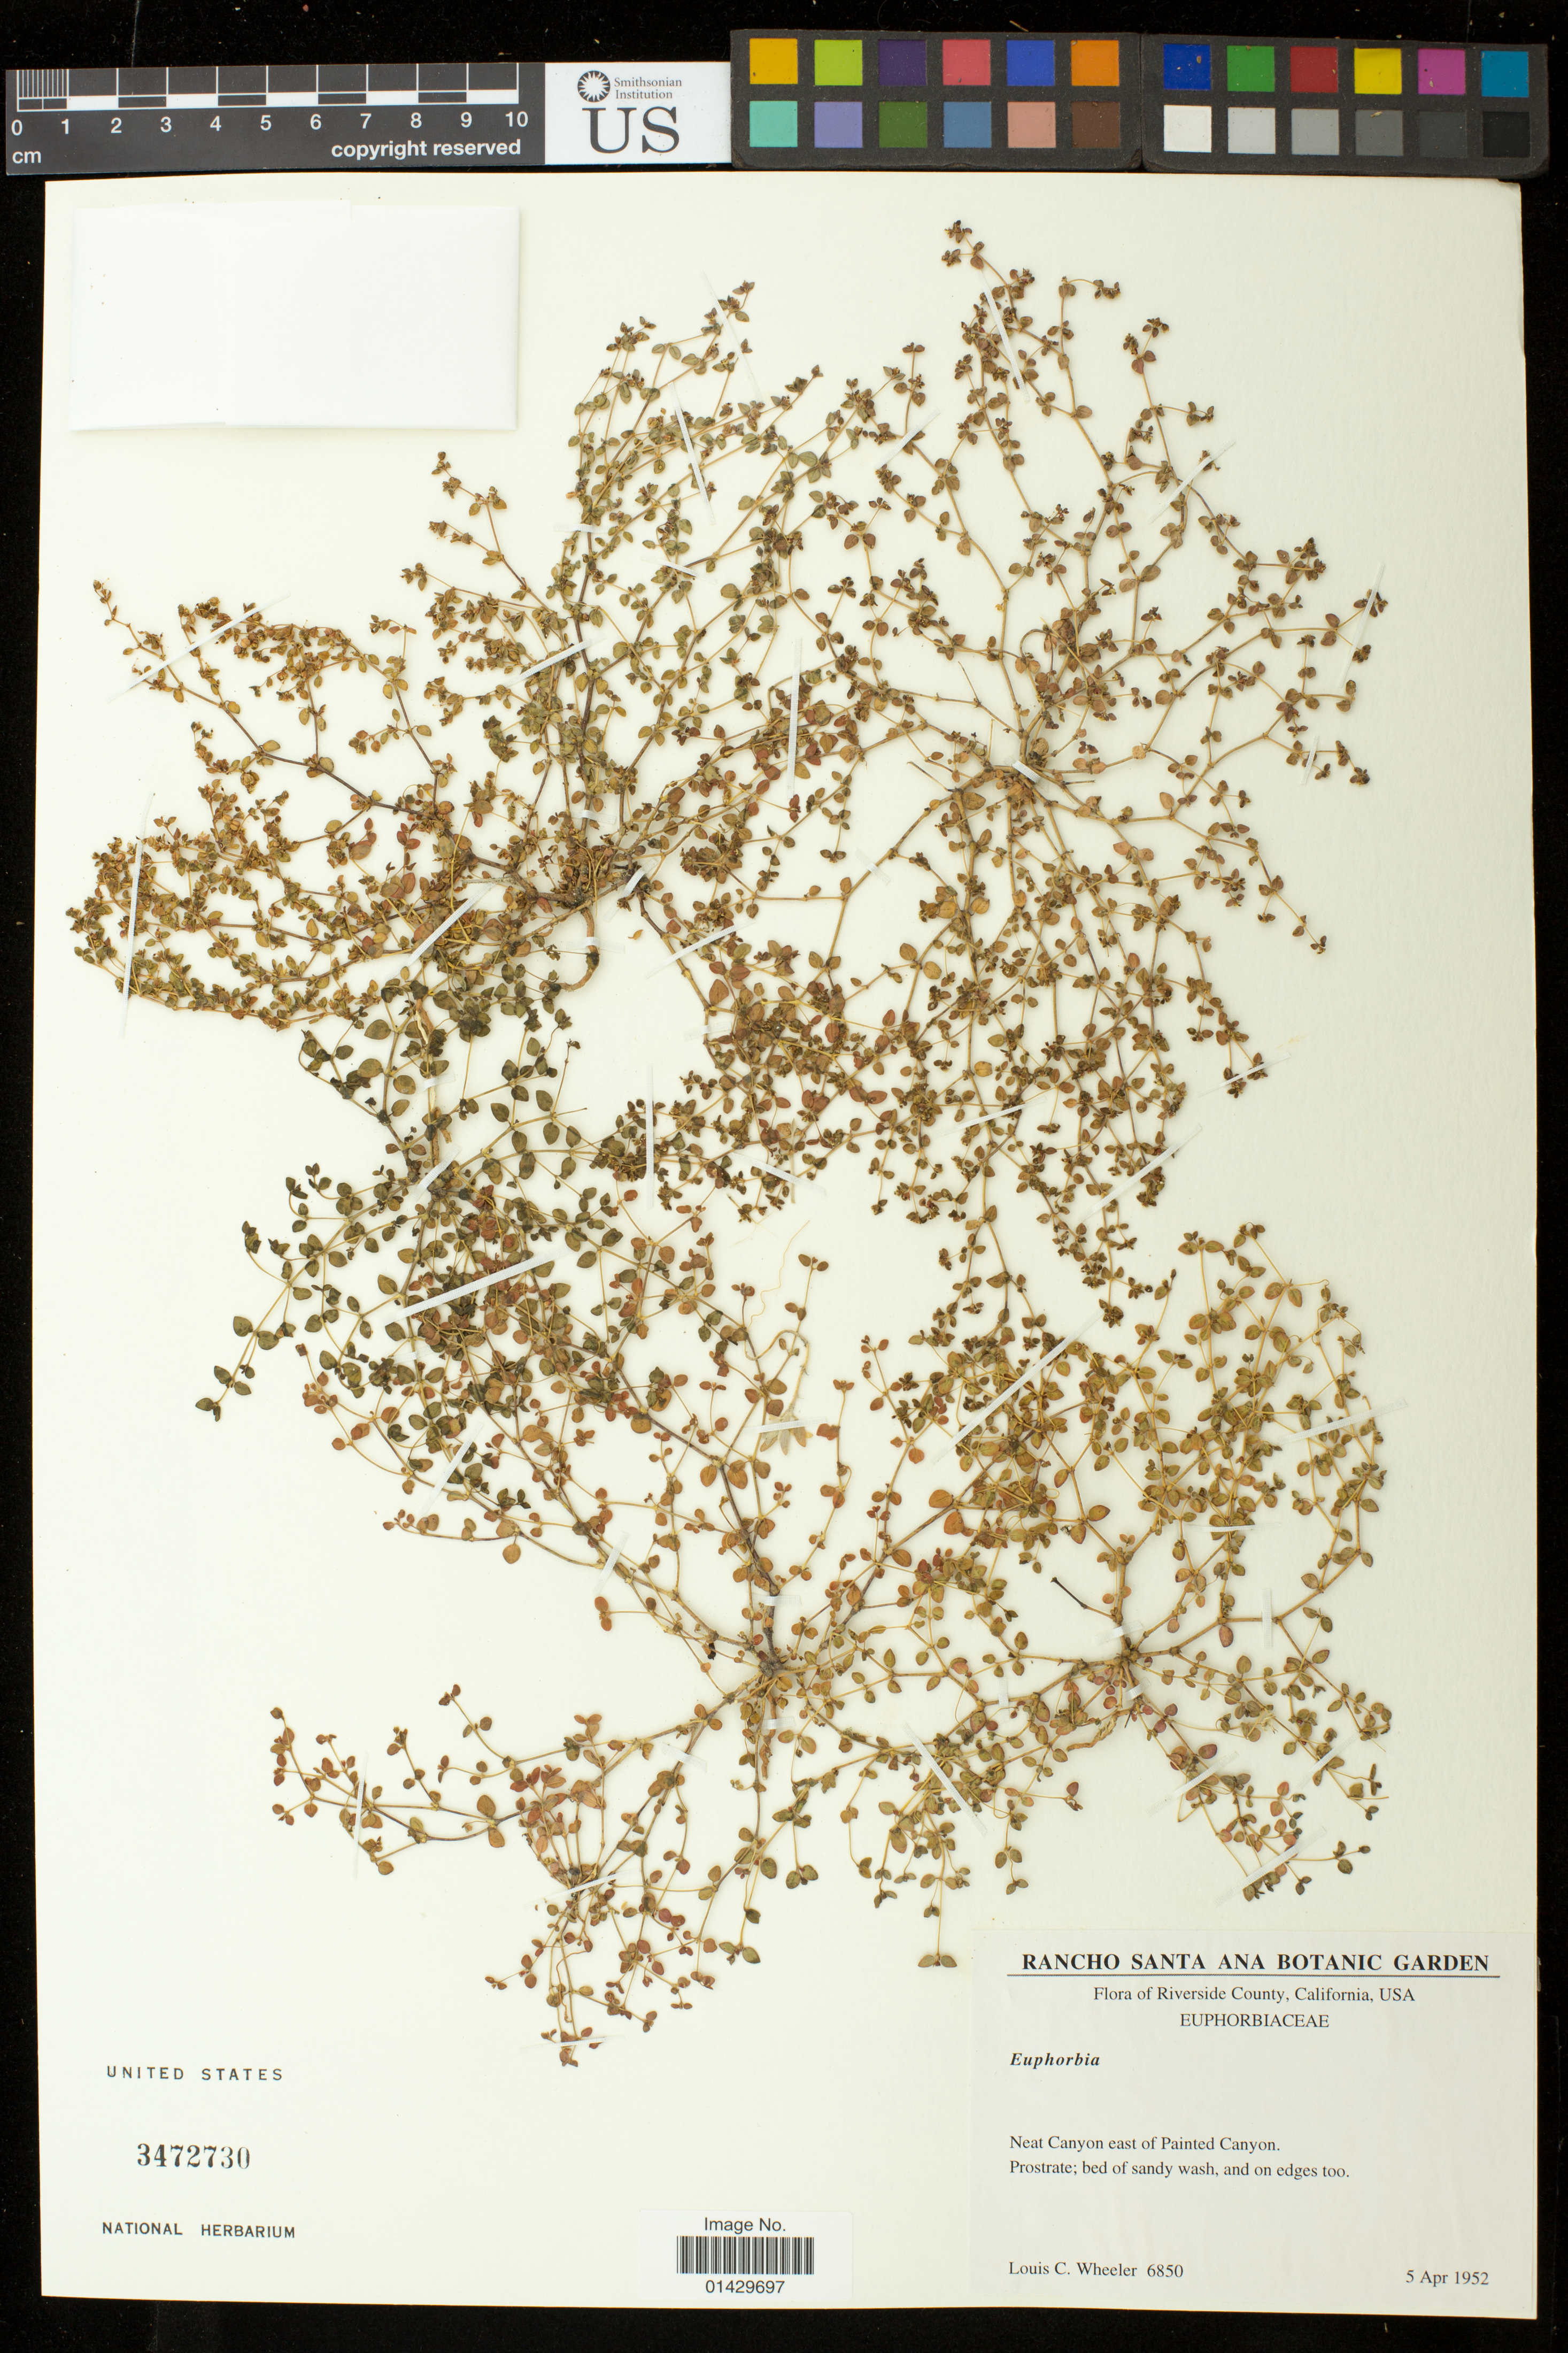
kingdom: Plantae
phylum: Tracheophyta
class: Magnoliopsida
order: Malpighiales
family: Euphorbiaceae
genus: Euphorbia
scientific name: Euphorbia sp.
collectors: L. C. Wheeler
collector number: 6850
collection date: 1952-04-05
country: United States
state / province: California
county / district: Riverside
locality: Near Canyon east of Painted Canyon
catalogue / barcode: US 3472730